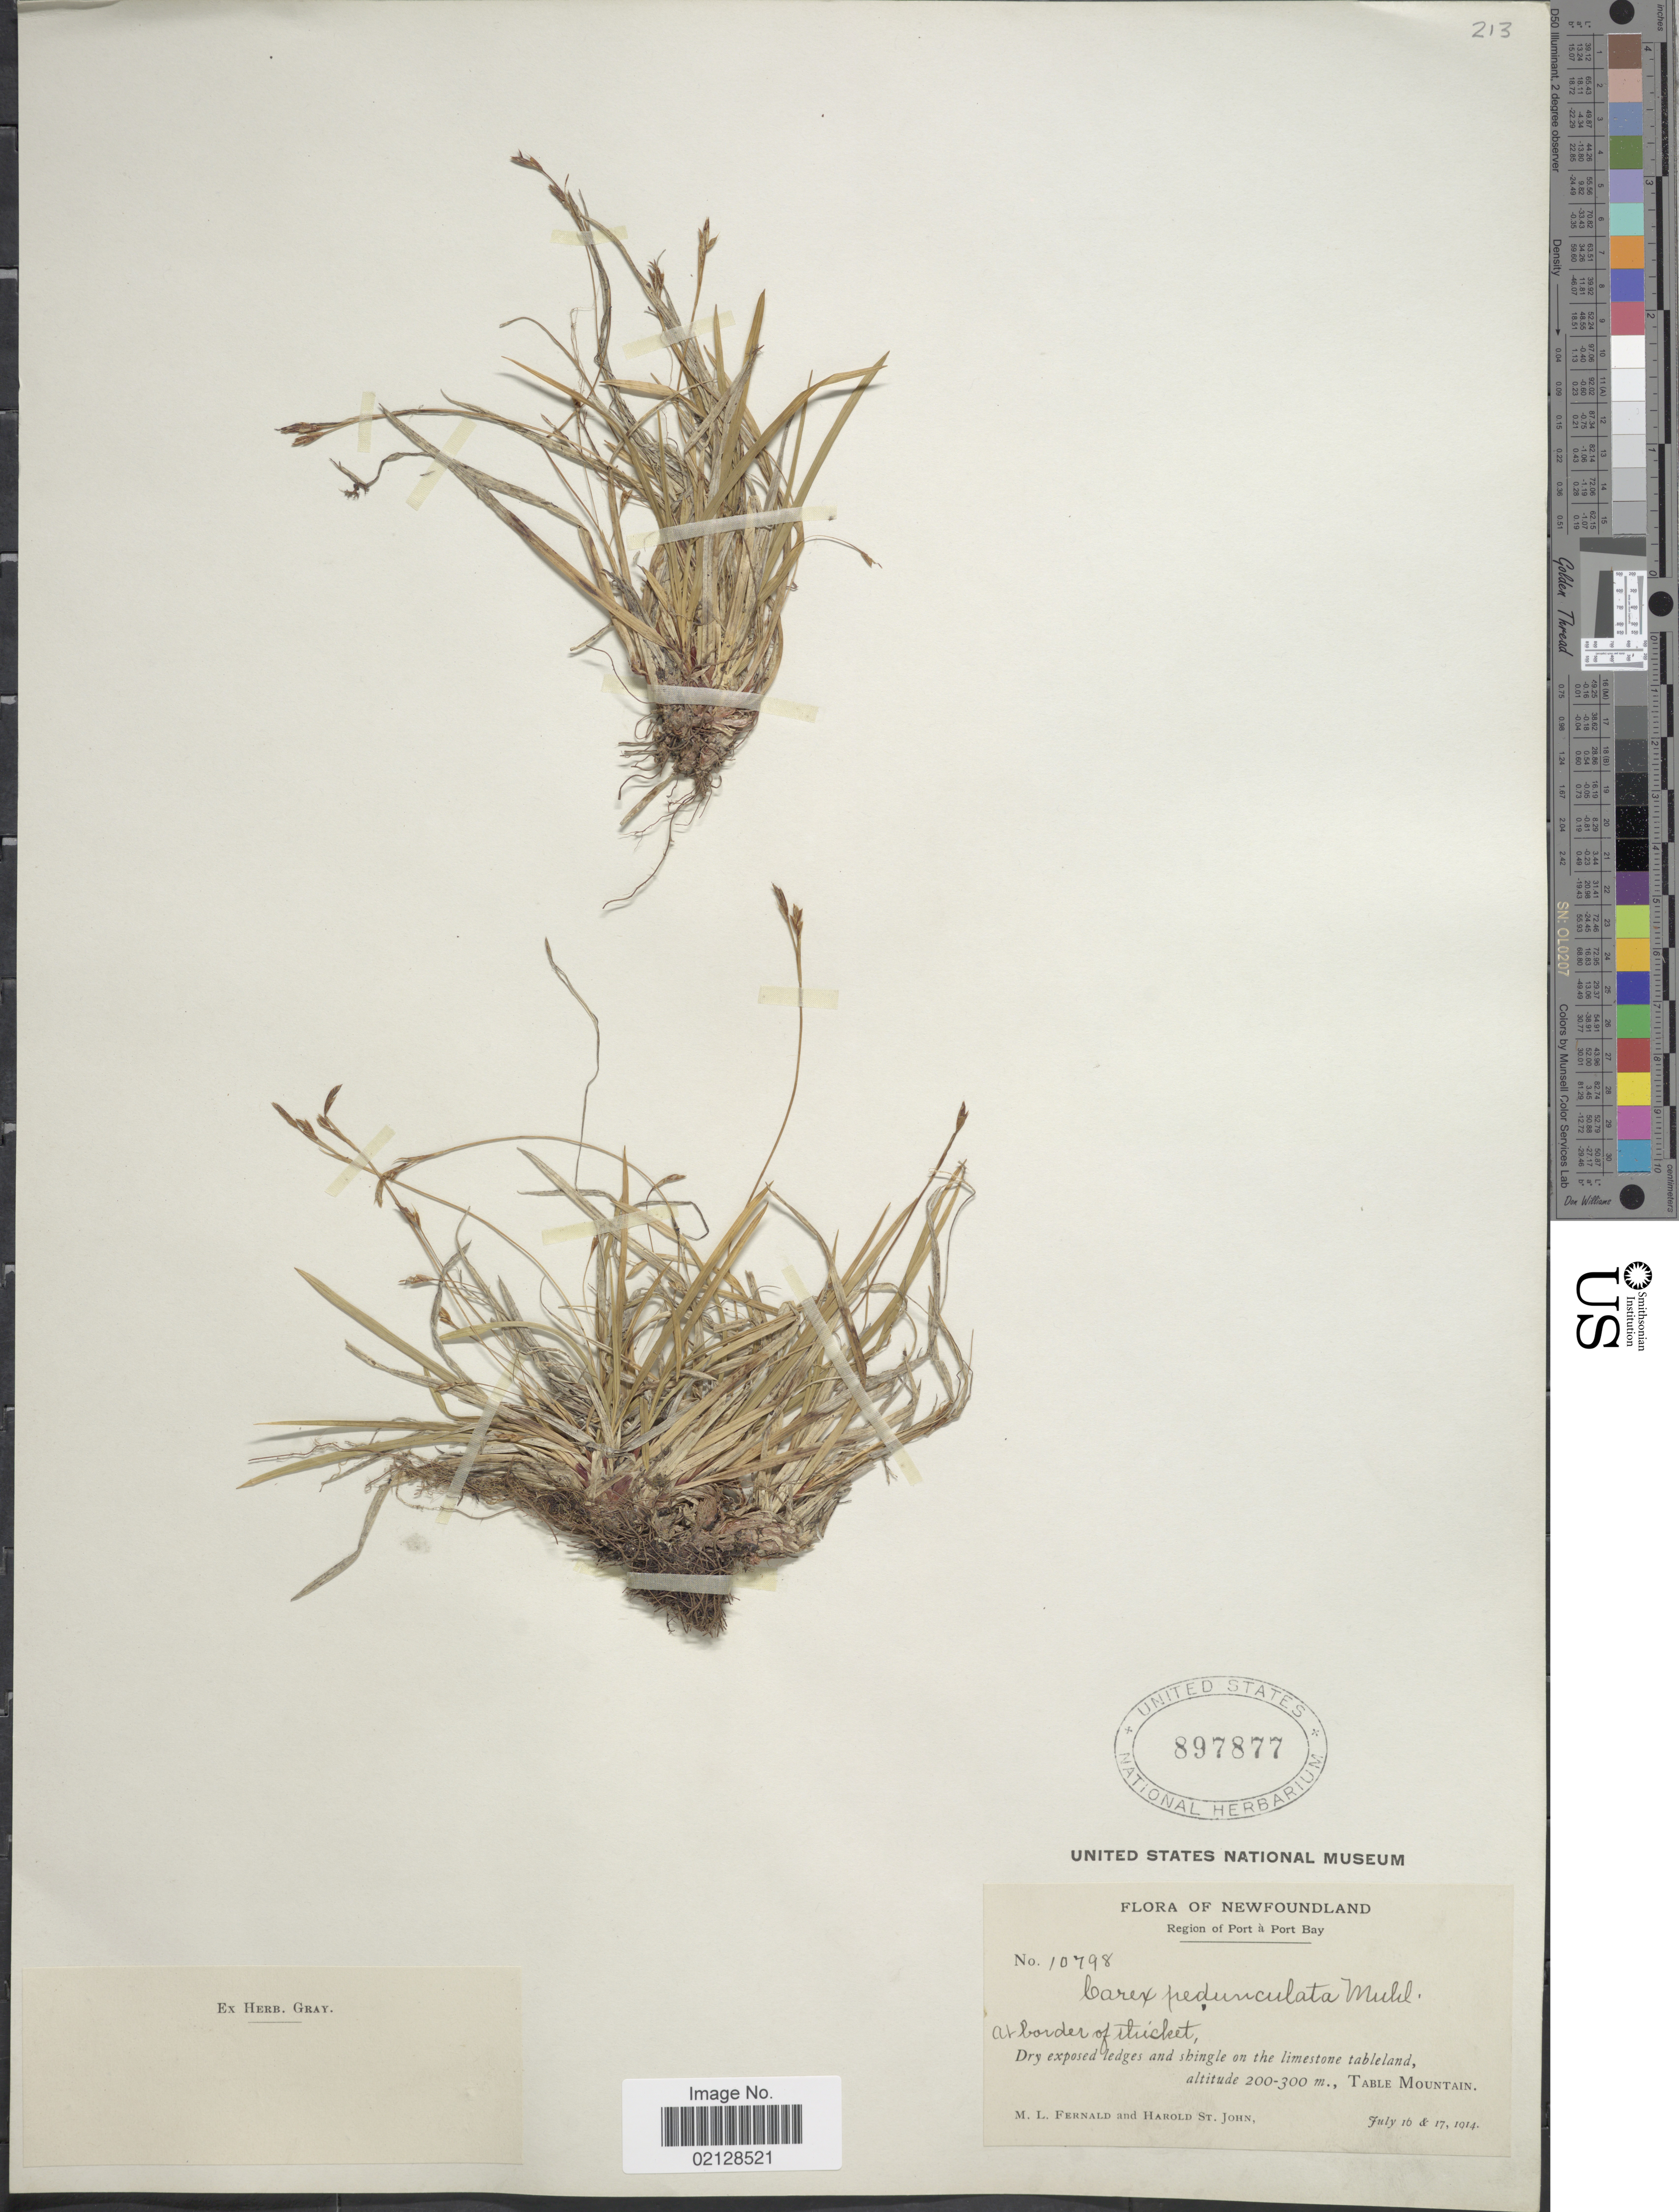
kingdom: Plantae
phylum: Tracheophyta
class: Liliopsida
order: Poales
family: Cyperaceae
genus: Carex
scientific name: Carex pedunculata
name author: Muhl. ex Willd.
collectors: M. L. Fernald & H. St. John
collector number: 10798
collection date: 1914-07-16/1914-07-17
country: Canada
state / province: Newfoundland and Labrador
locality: Region of Port a Port Bay, Table Mountain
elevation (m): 200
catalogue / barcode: US 897877